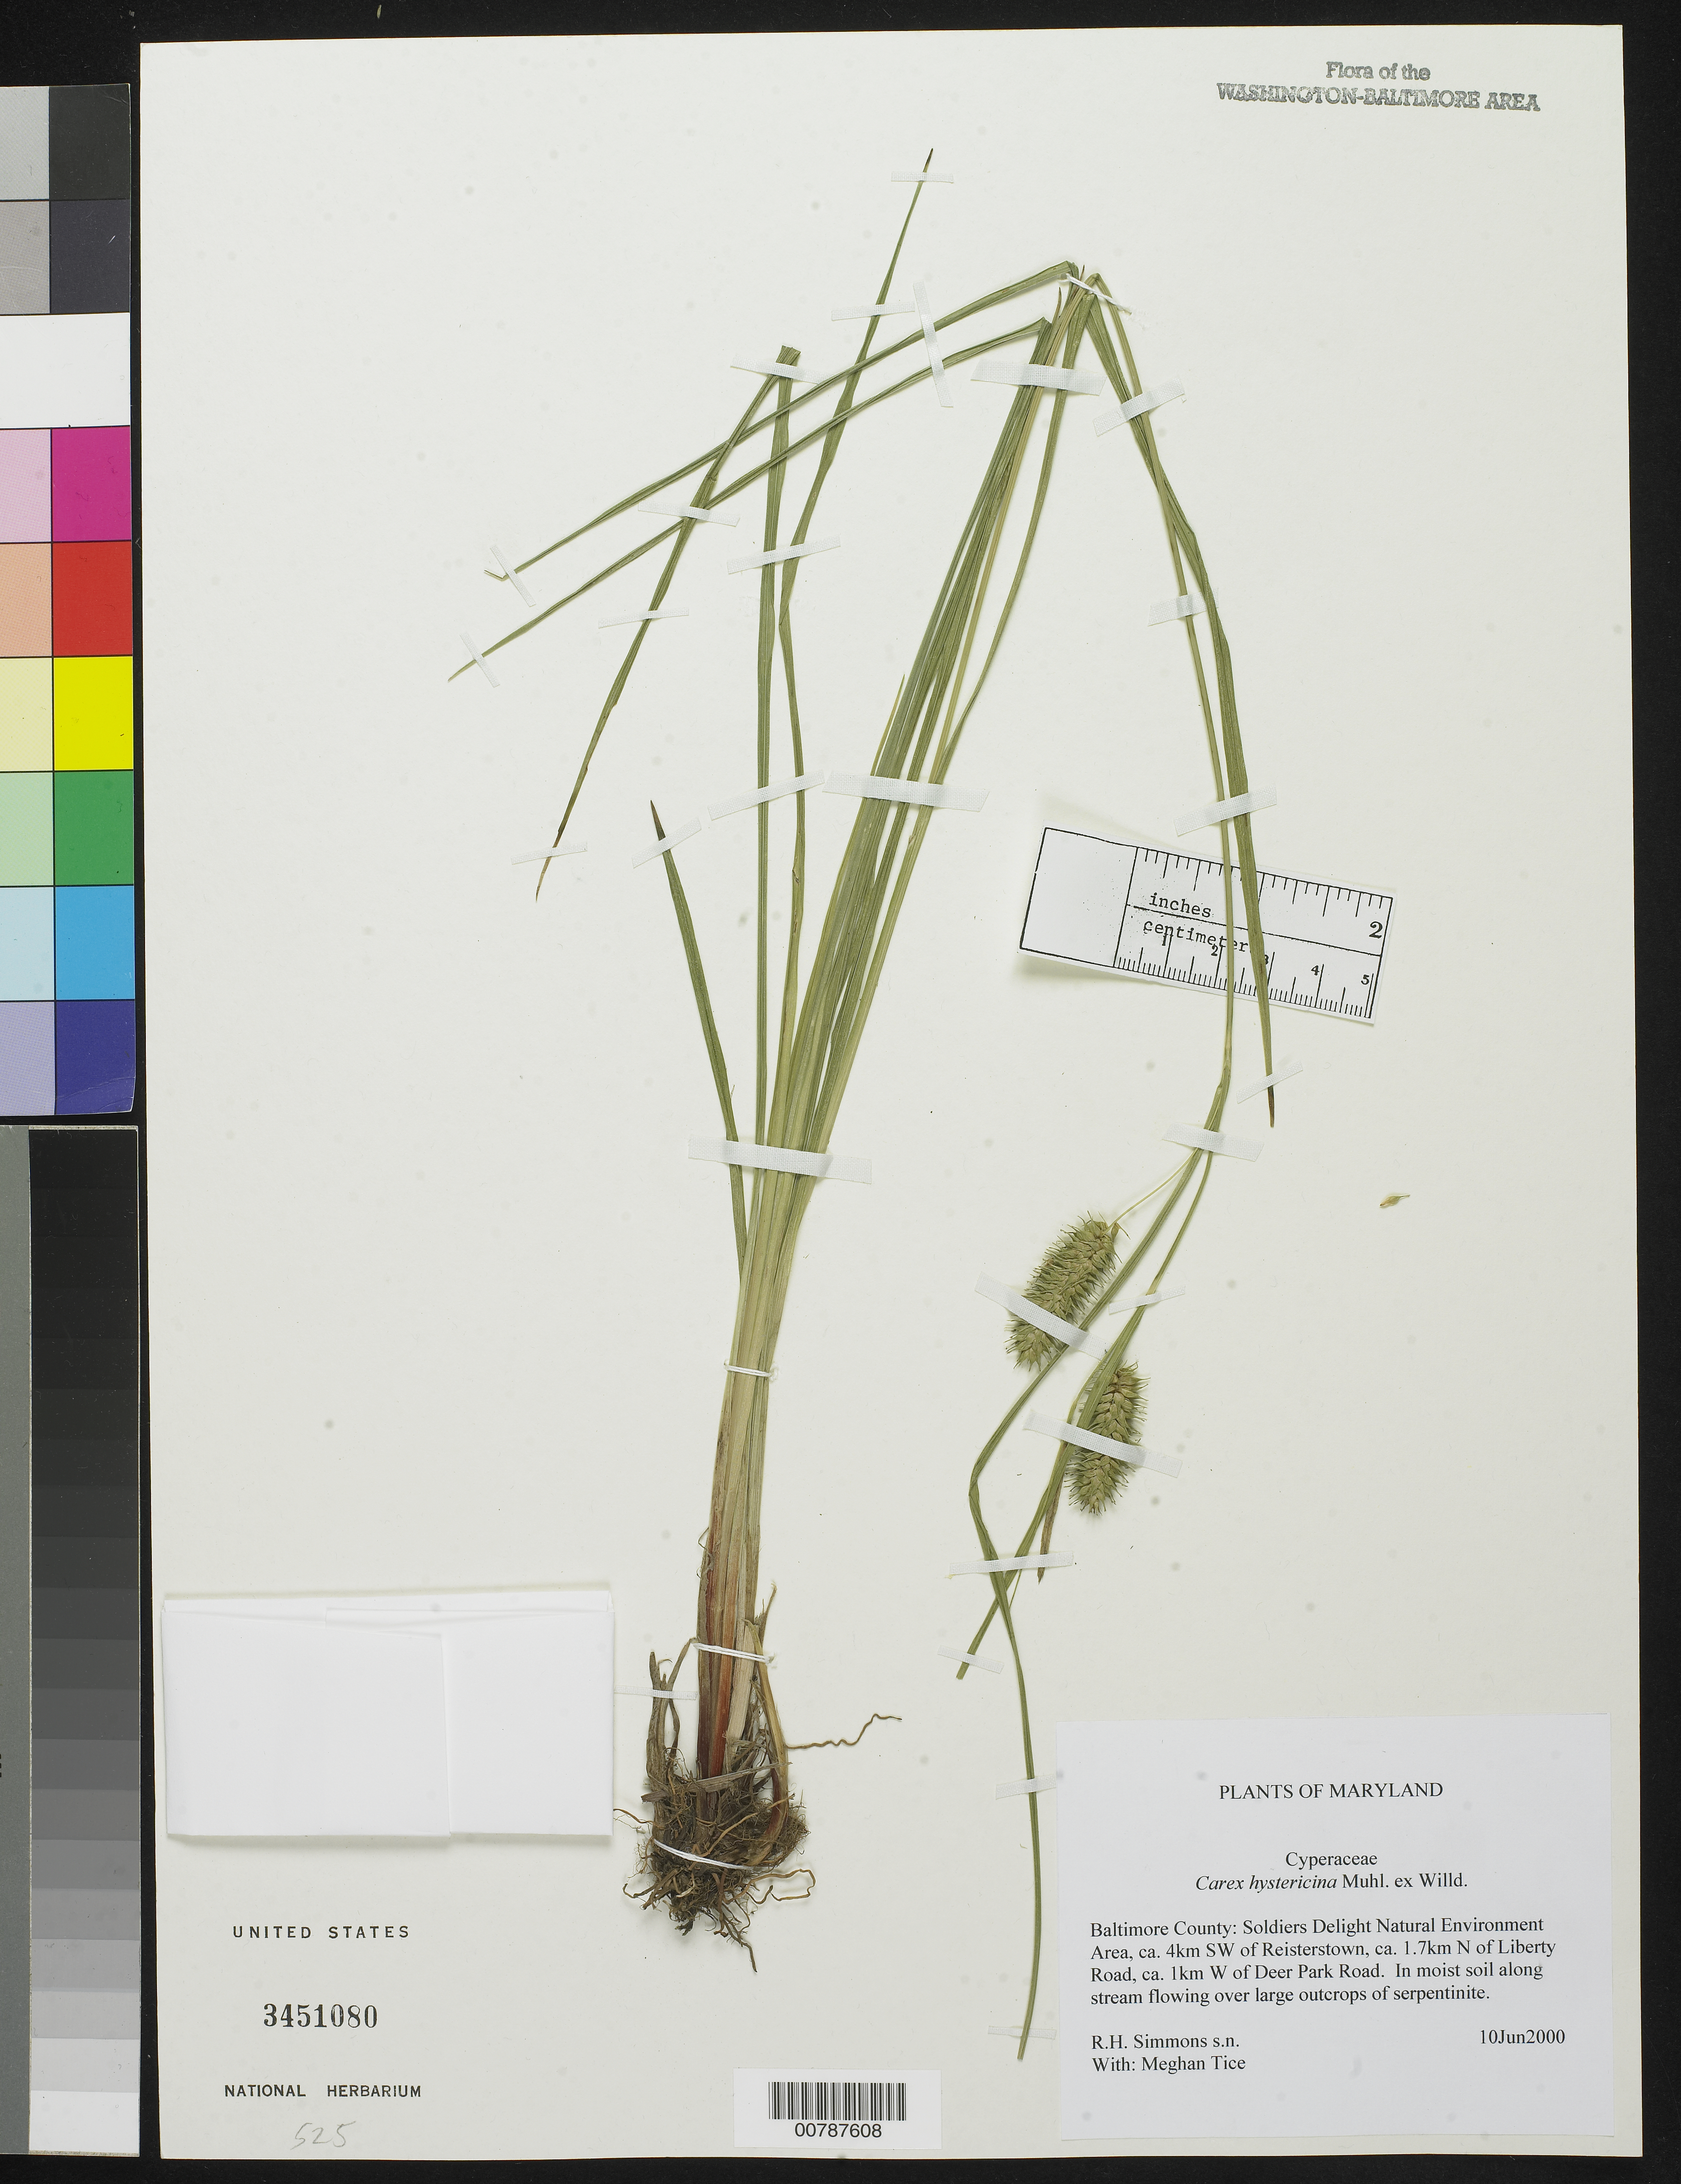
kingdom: Plantae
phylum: Tracheophyta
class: Liliopsida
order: Poales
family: Cyperaceae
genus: Carex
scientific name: Carex hystericina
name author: Muhl. ex Willd.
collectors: R. H. Simmons & M. Tice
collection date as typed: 10 Jun 2000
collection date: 2000-06-10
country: United States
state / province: Maryland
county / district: Baltimore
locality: Soldiers Delight Natural Environment Area, ca. 4 km SW of Reistertown, ca. 1.7 km N of Liberty Road, ca. 1 km W of Deer Park Road.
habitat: In moist soil along stream flowing over large outcrops of serpentinite.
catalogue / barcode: US 3451080